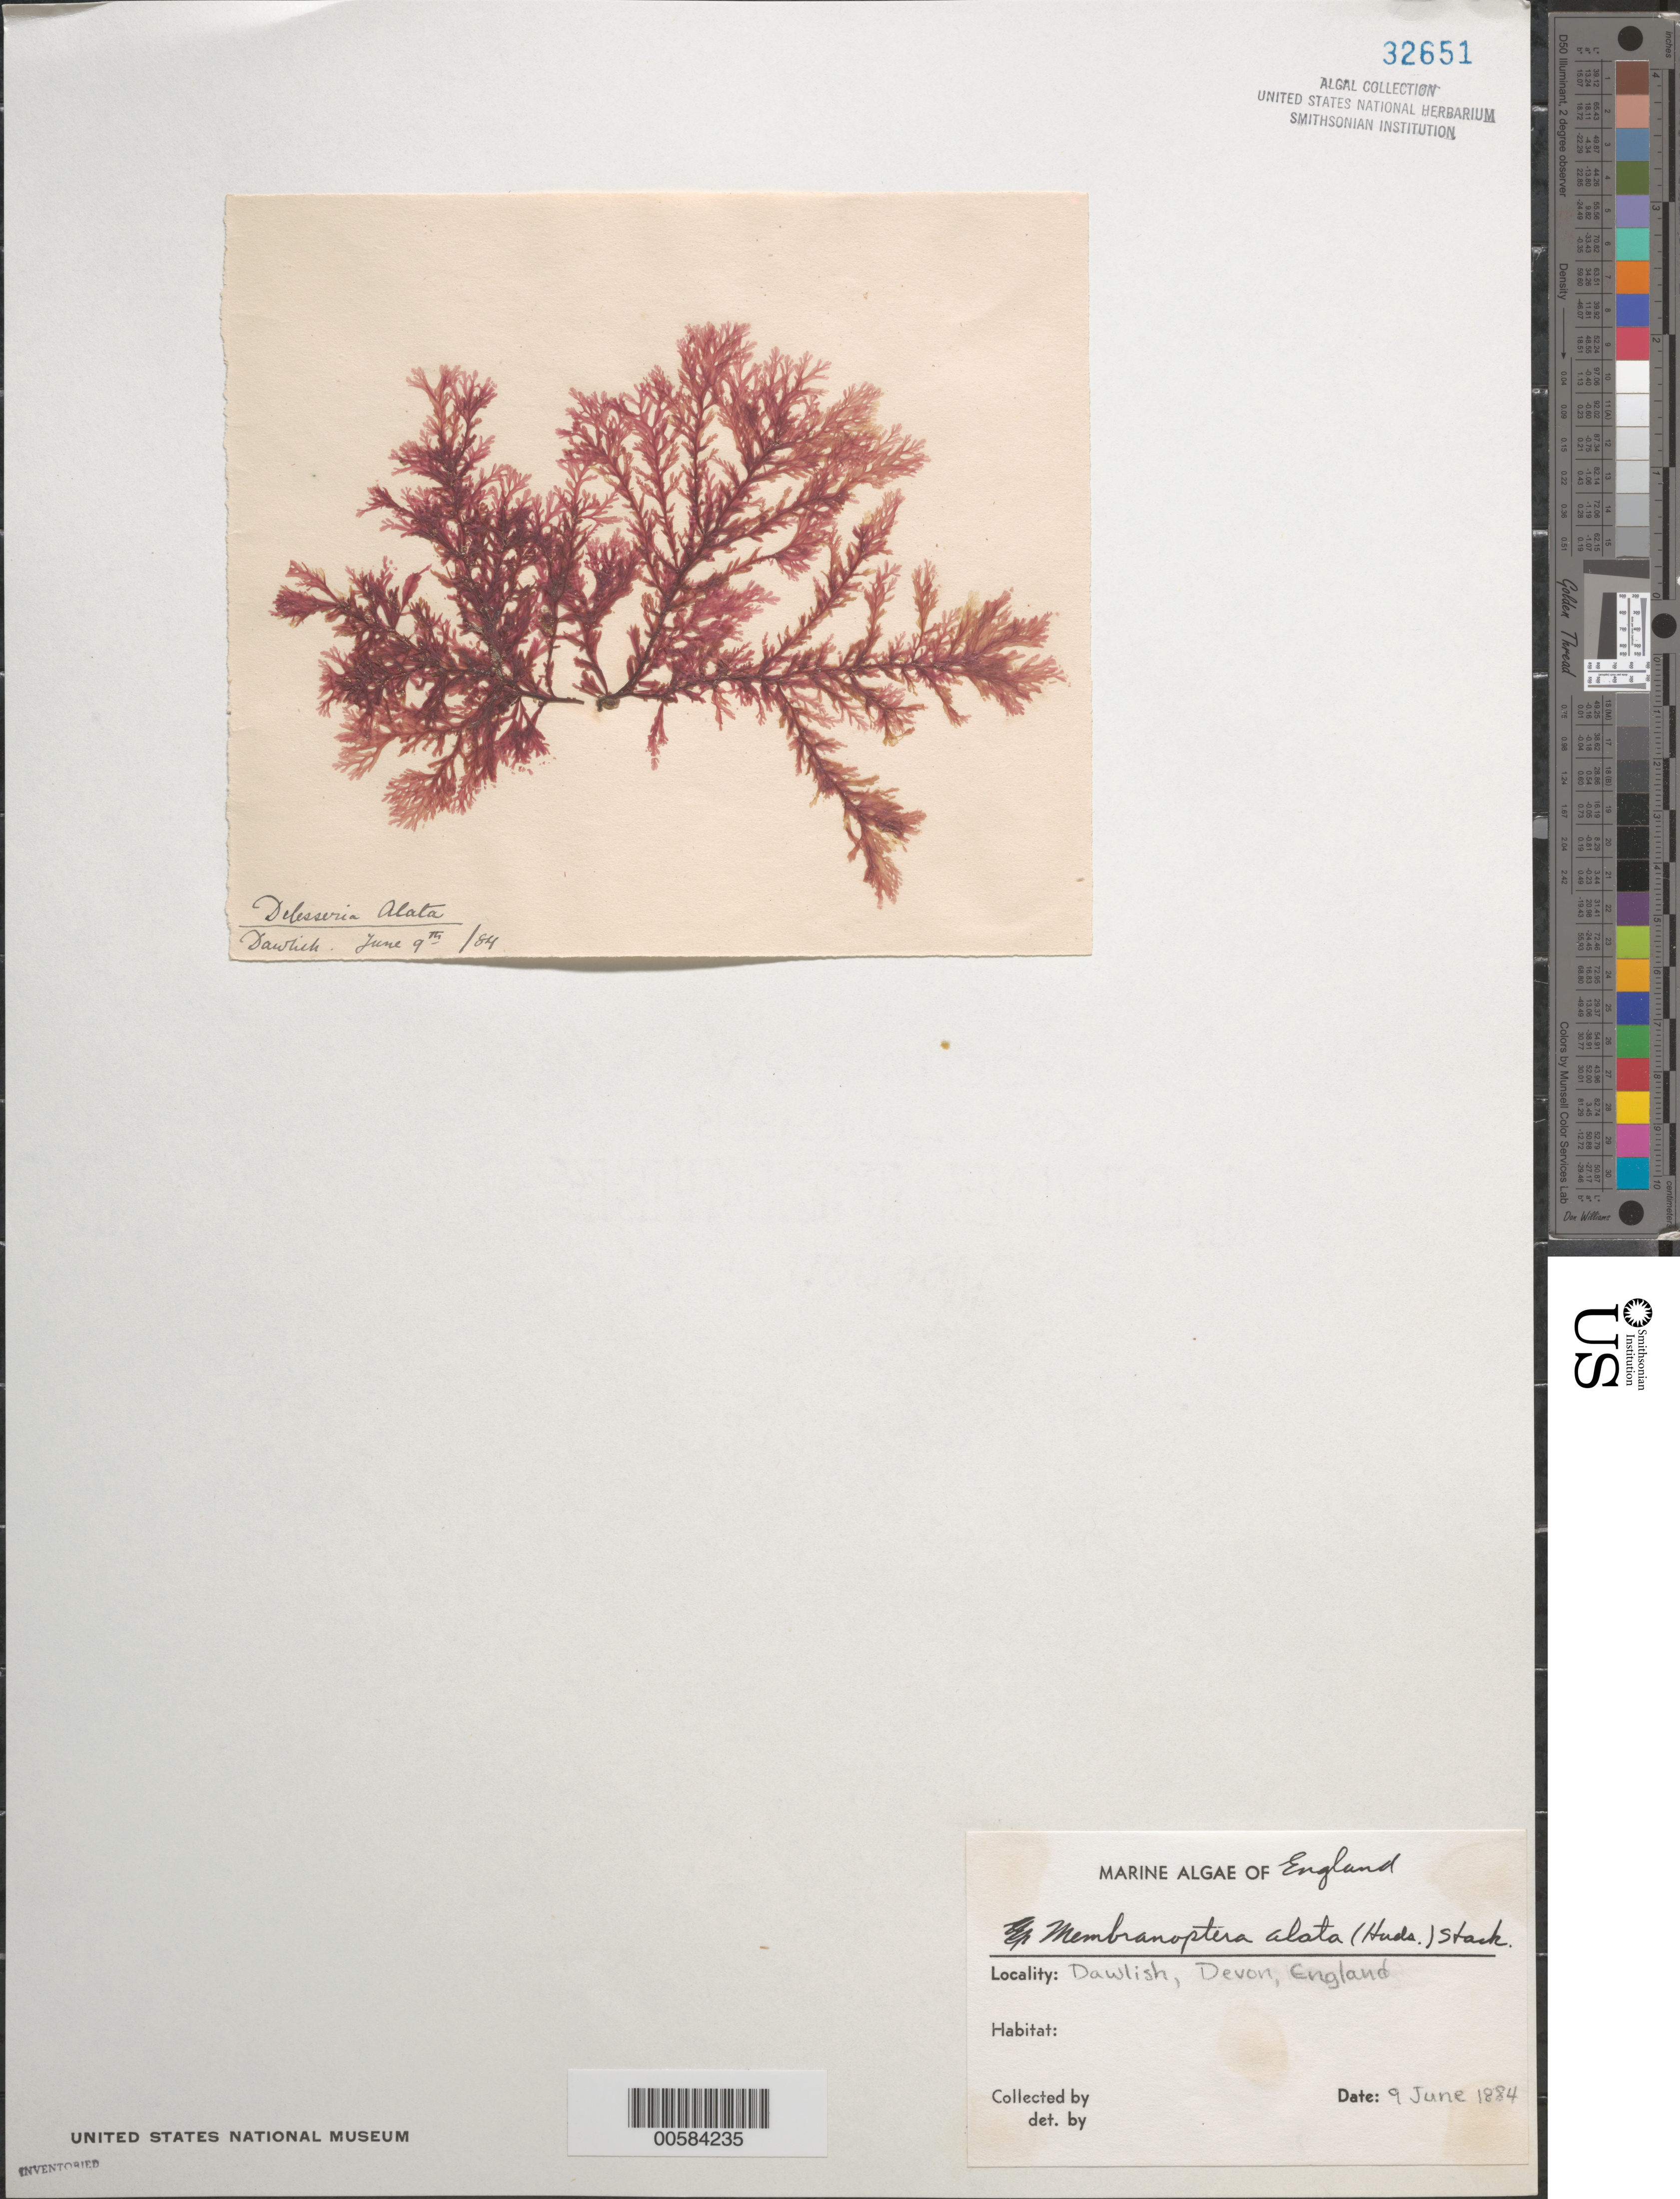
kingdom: Plantae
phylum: Rhodophyta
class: Florideophyceae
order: Ceramiales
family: Delesseriaceae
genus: Membranoptera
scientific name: Membranoptera alata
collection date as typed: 09 Jun 1884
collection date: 1884-06-09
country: United Kingdom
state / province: England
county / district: Devon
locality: Dawlish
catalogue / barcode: US 32651